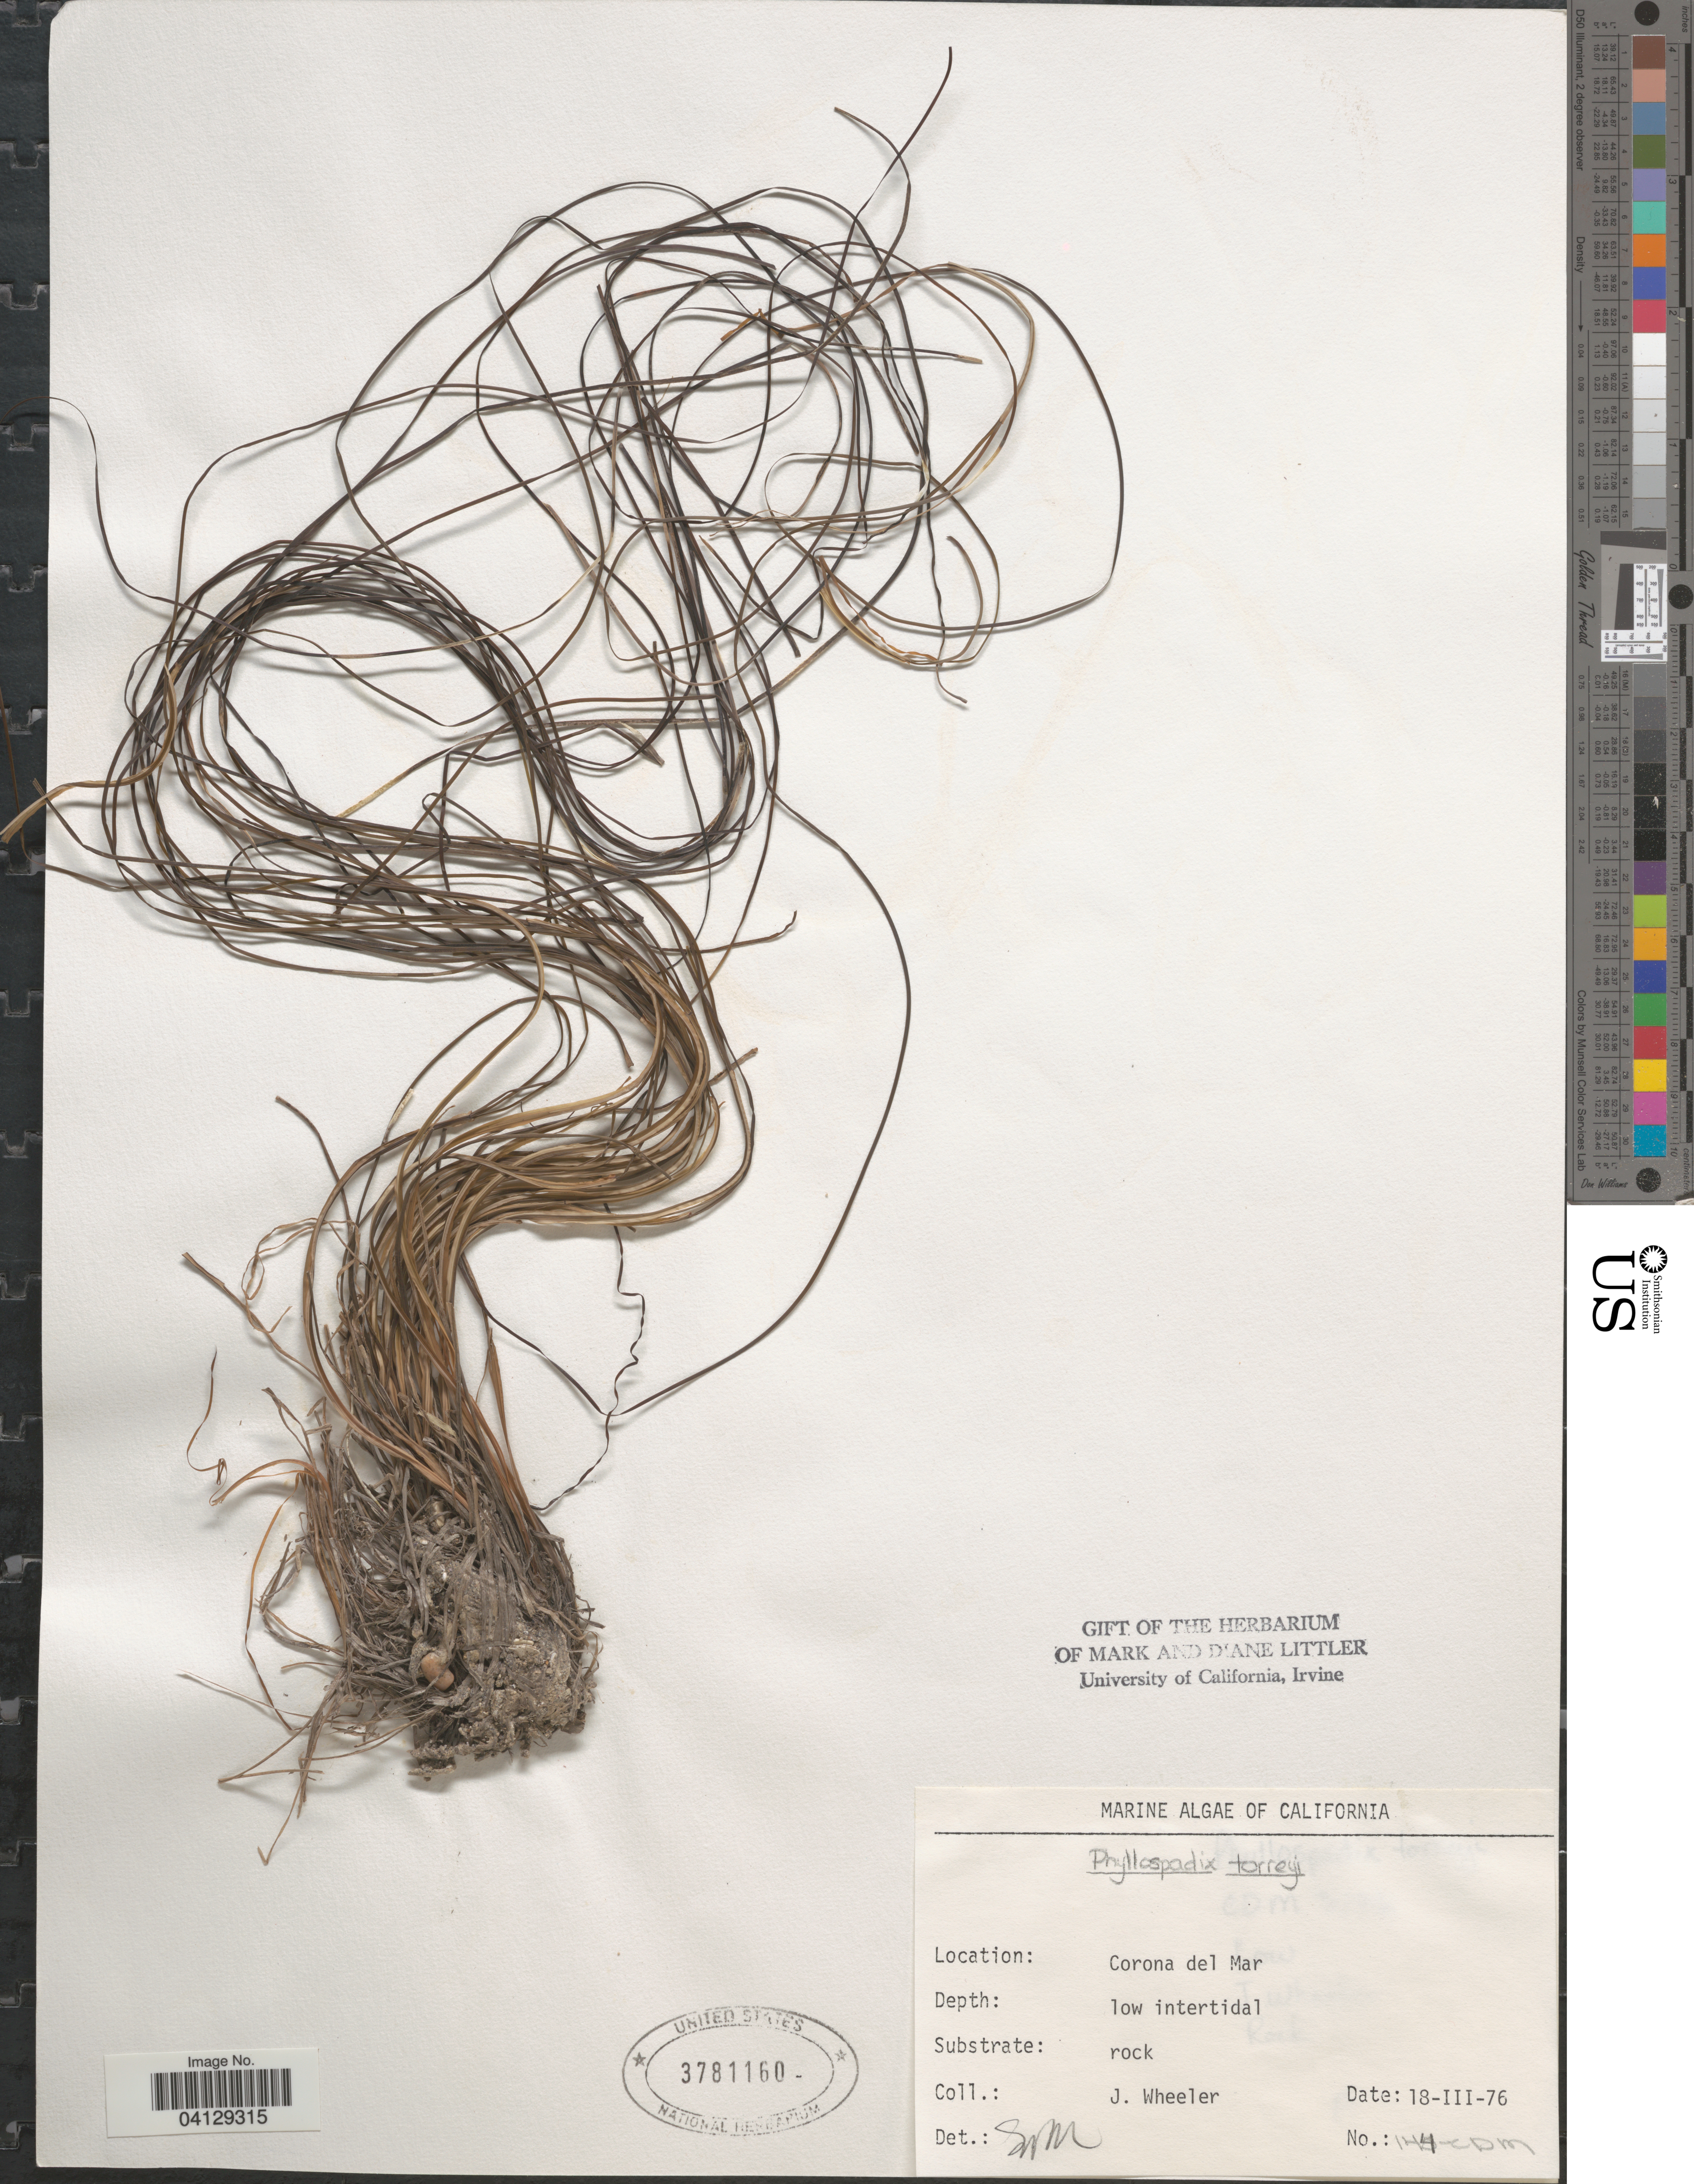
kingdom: Plantae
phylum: Tracheophyta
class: Liliopsida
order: Alismatales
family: Zosteraceae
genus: Phyllospadix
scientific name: Phyllospadix torreyi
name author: S. Watson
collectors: J. Wheeler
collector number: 144-CDM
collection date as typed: Transcribed d/m/y: 18/3/76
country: United States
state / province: California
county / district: Riverside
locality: Corona del Mar.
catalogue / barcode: US 3781160